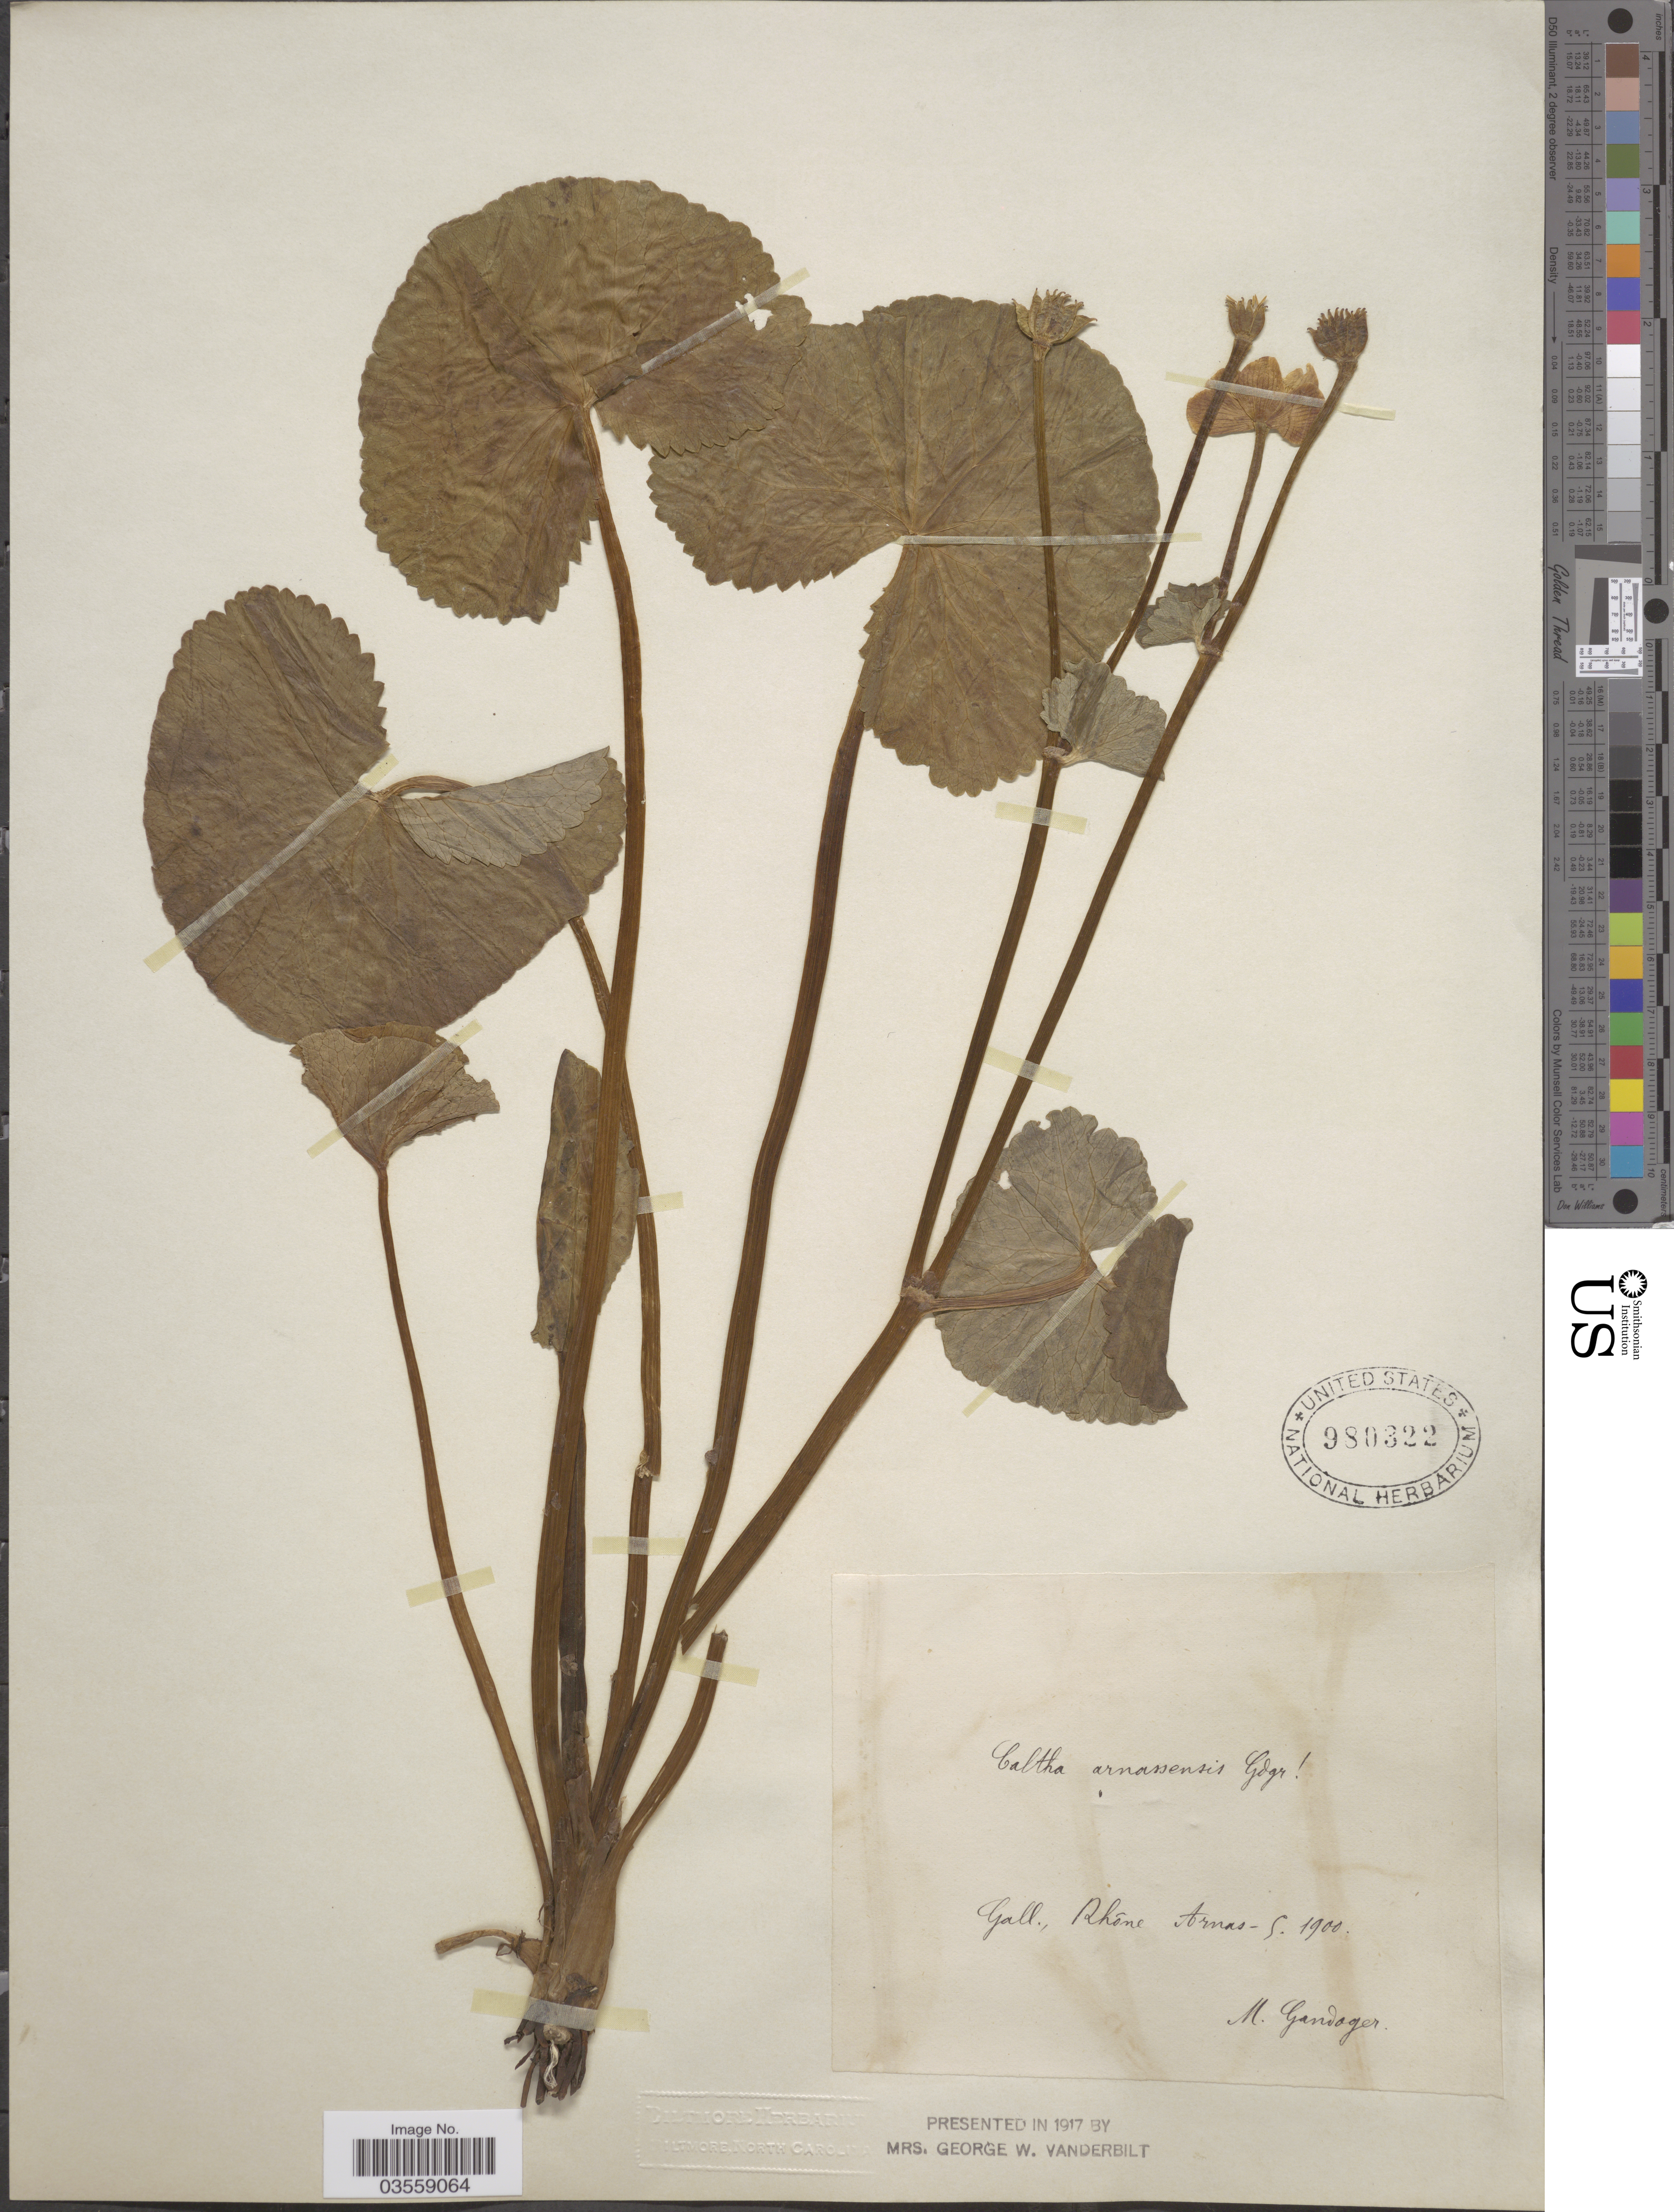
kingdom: Plantae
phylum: Tracheophyta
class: Magnoliopsida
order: Ranunculales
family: Ranunculaceae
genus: Caltha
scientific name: Caltha arnassensis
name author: Gand.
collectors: M. Gandoger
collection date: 1900-05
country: France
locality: Gall., Rhône Arnas.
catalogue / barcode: US 980322